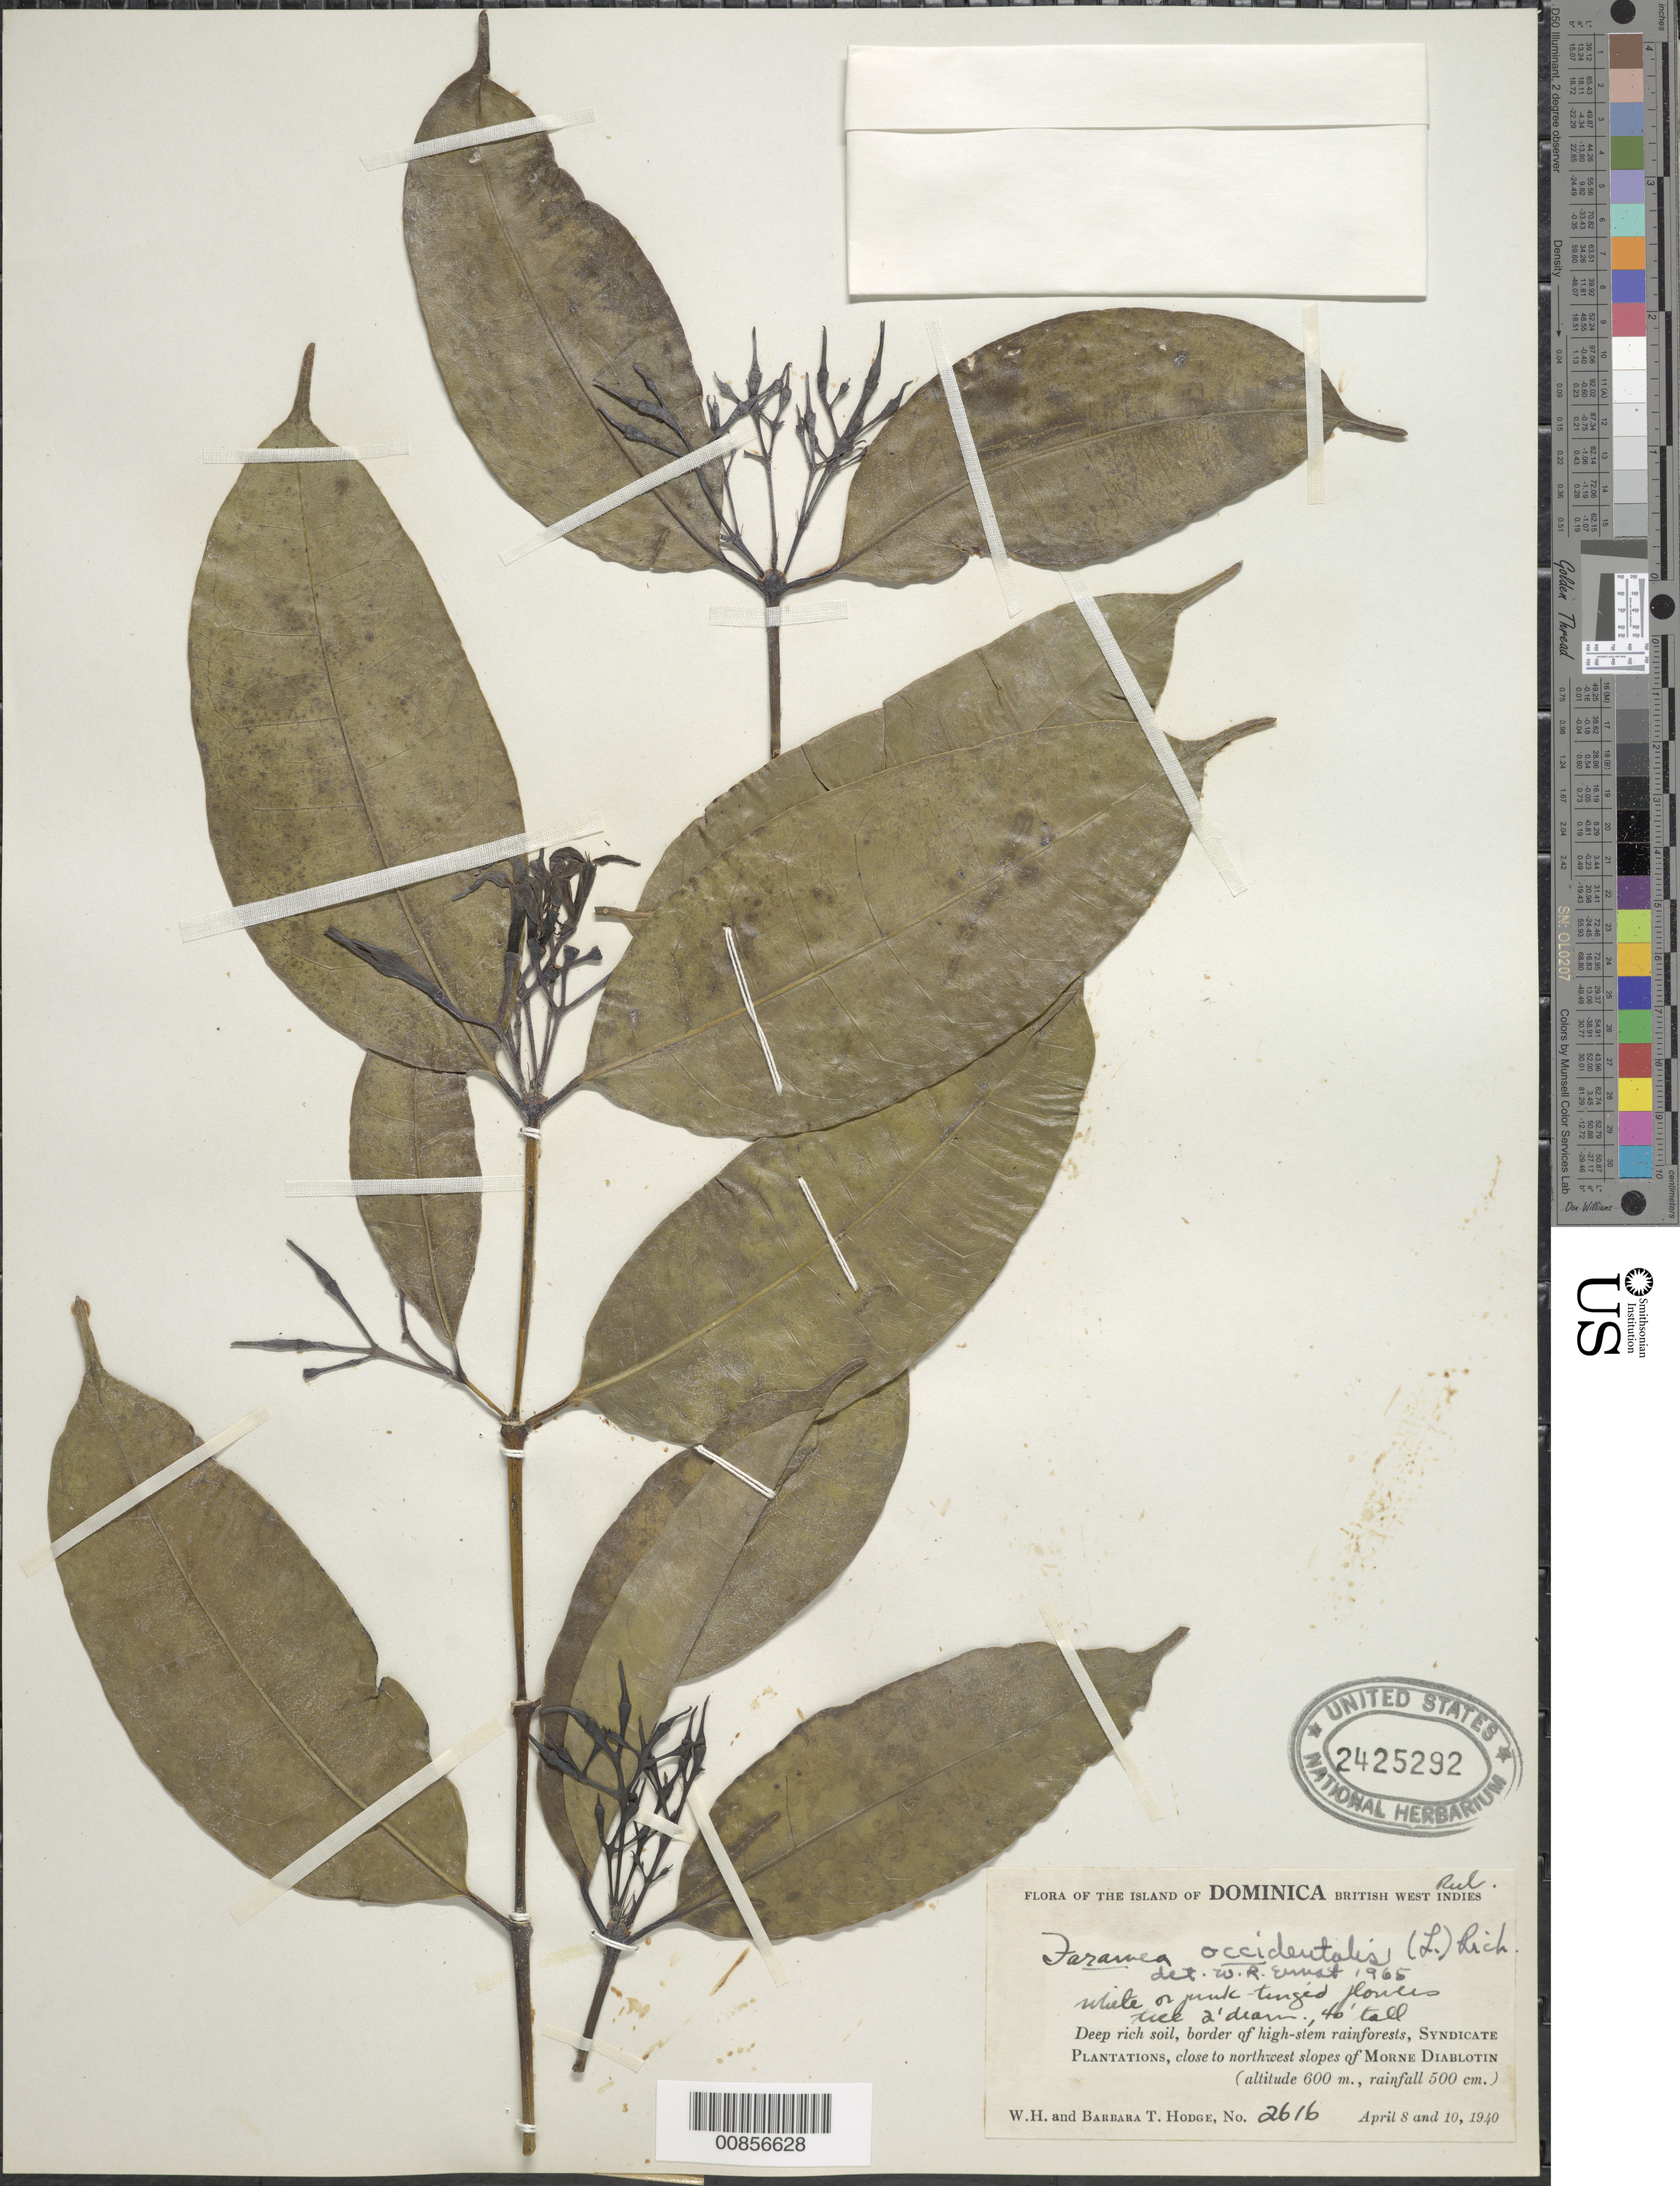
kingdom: Plantae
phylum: Tracheophyta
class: Magnoliopsida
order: Gentianales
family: Rubiaceae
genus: Faramea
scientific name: Faramea occidentalis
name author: (L.) A. Rich.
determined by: Ernst, W. R., (US), NMNH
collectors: W. Hodge & B. Hodge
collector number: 2616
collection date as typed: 08 Apr 1940 and 10 Apr 1940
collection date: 1940-04-08,1940-04-10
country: Dominica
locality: Syndicate Plantations, close to northwest slopes of Morne Diablotin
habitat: Border of high-stem rainforest (rainfall 500 cm), deep rich soil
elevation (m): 600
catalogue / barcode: US 2425292